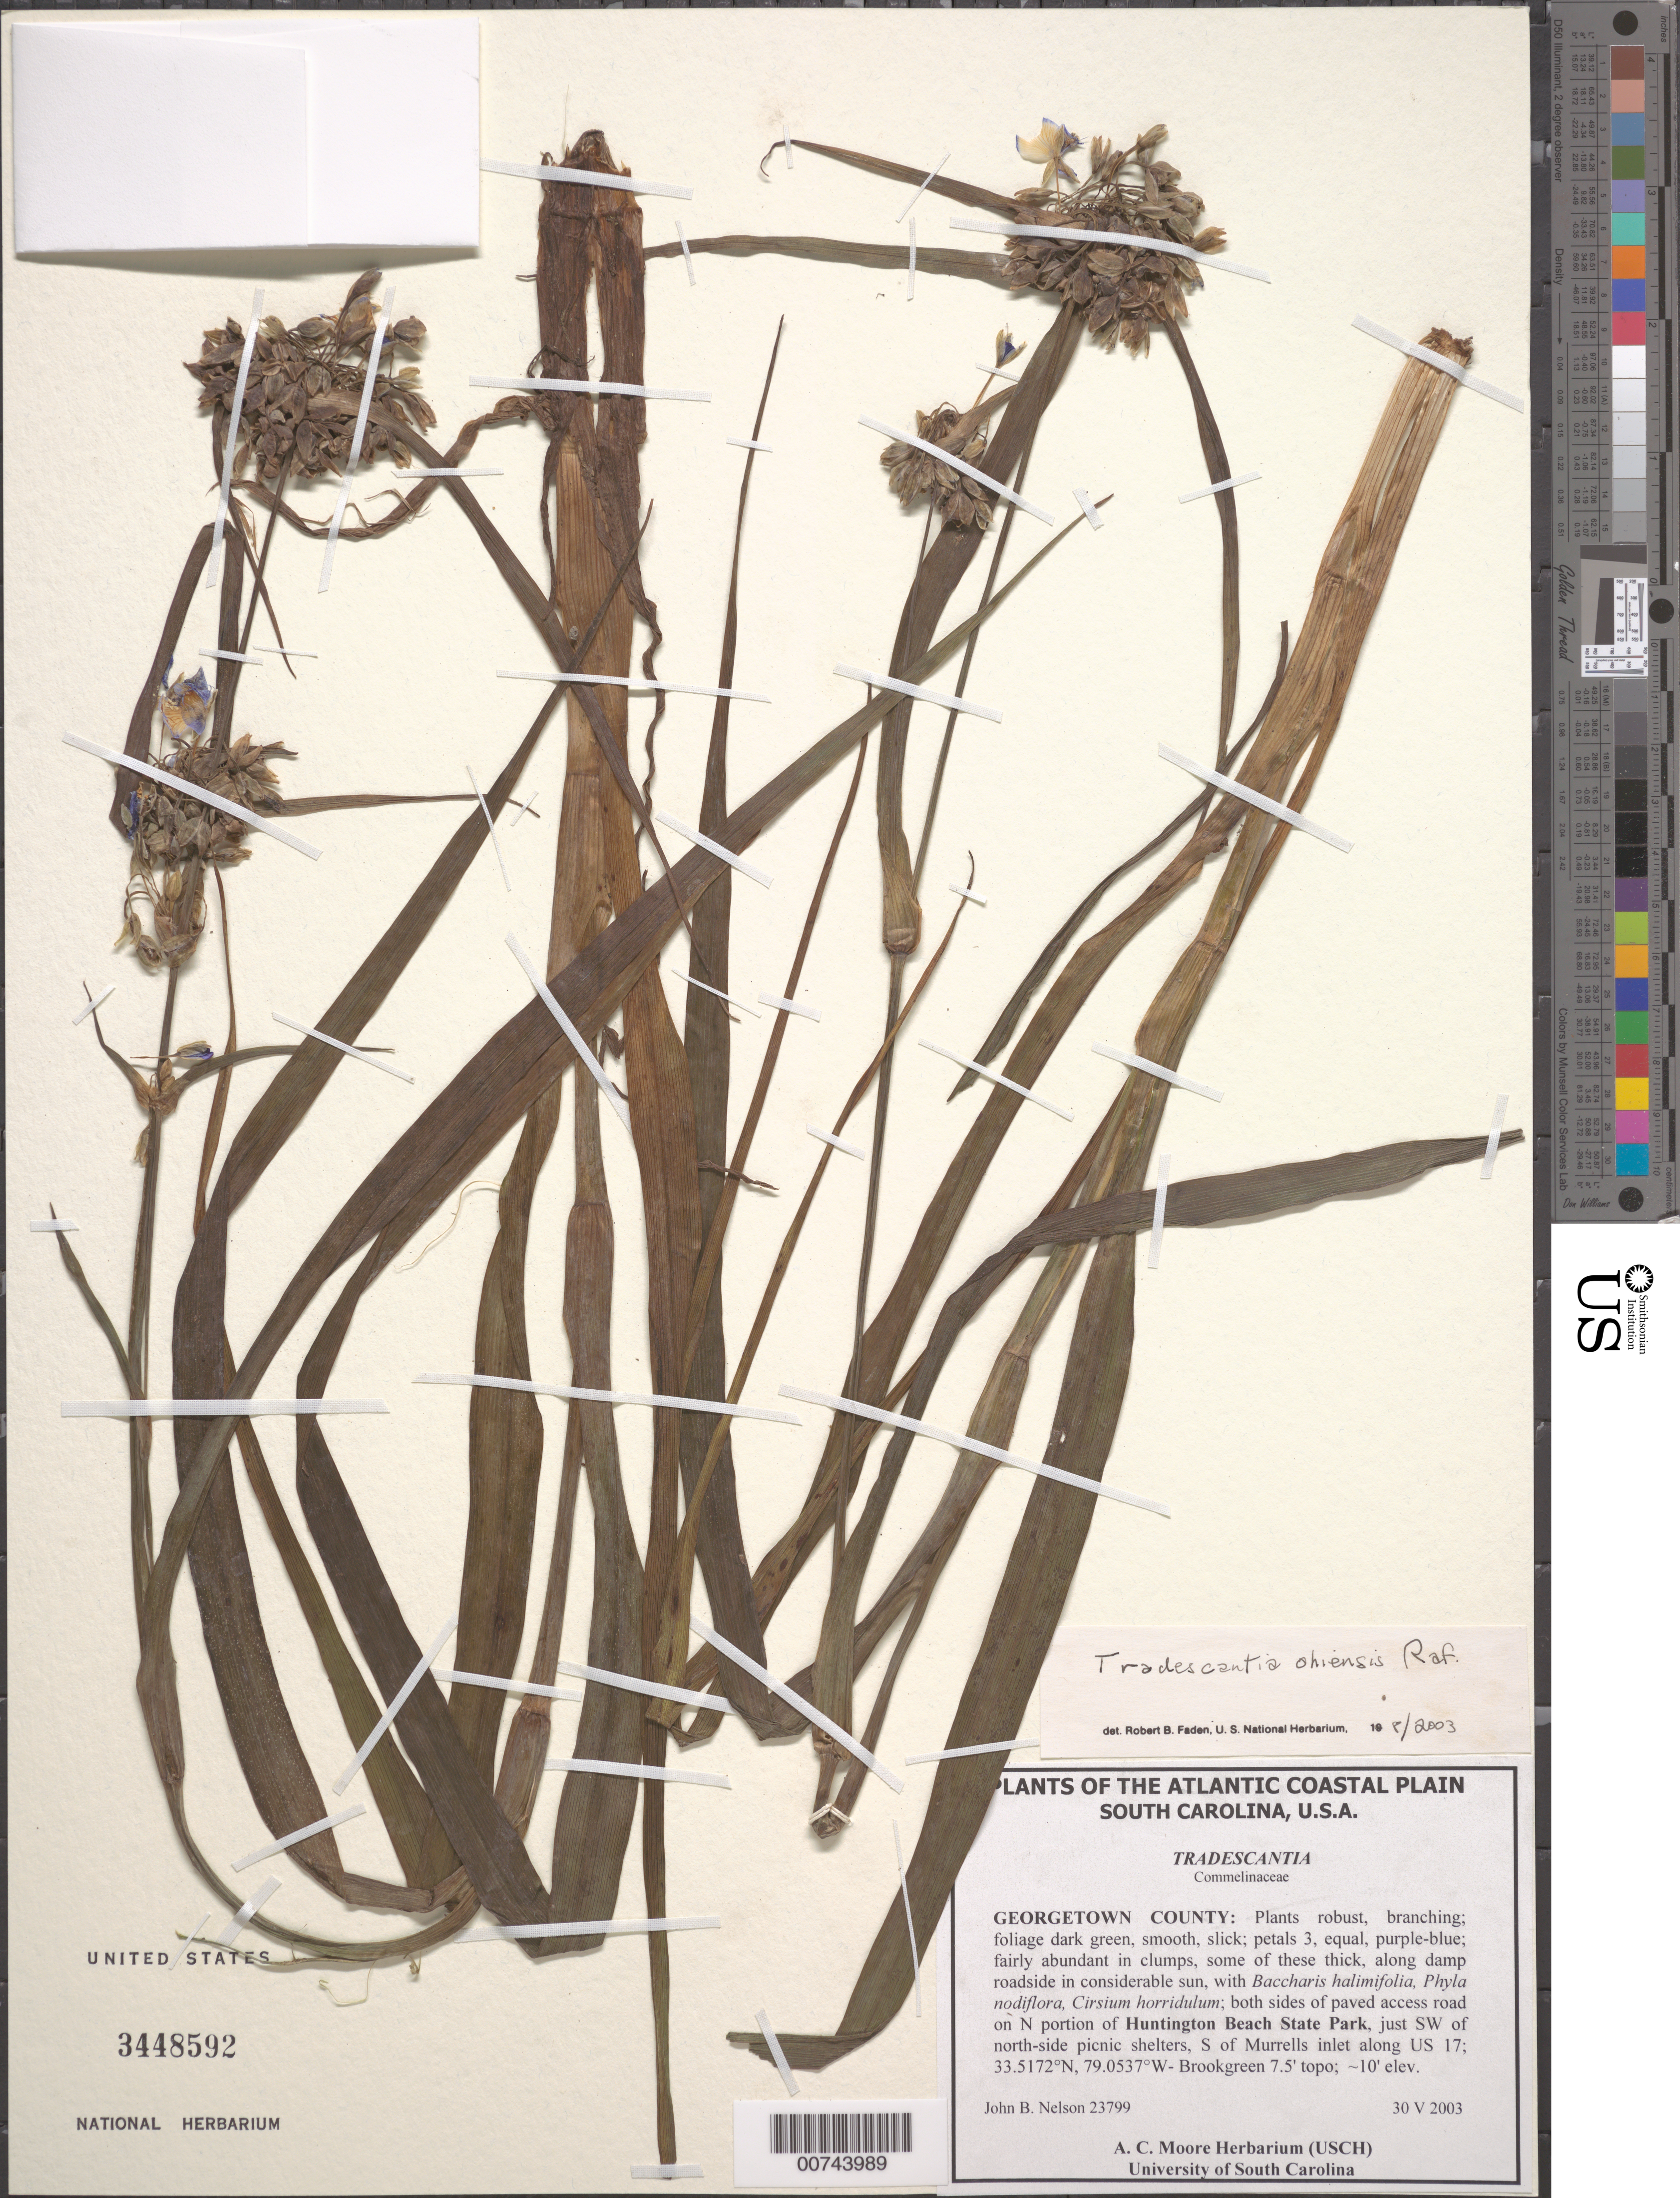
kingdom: Plantae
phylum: Tracheophyta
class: Liliopsida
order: Commelinales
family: Commelinaceae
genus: Tradescantia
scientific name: Tradescantia ohiensis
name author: Raf.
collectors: J. B. Nelson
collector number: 23799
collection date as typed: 30 May 2003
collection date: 2003-05-30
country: United States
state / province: South Carolina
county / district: Georgetown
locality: N portion of Huntington Beach State Park, just SW of north-side picnic shelters, S of Murrells inlet along US 17. Brookgreen Topo.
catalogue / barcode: US 3448592